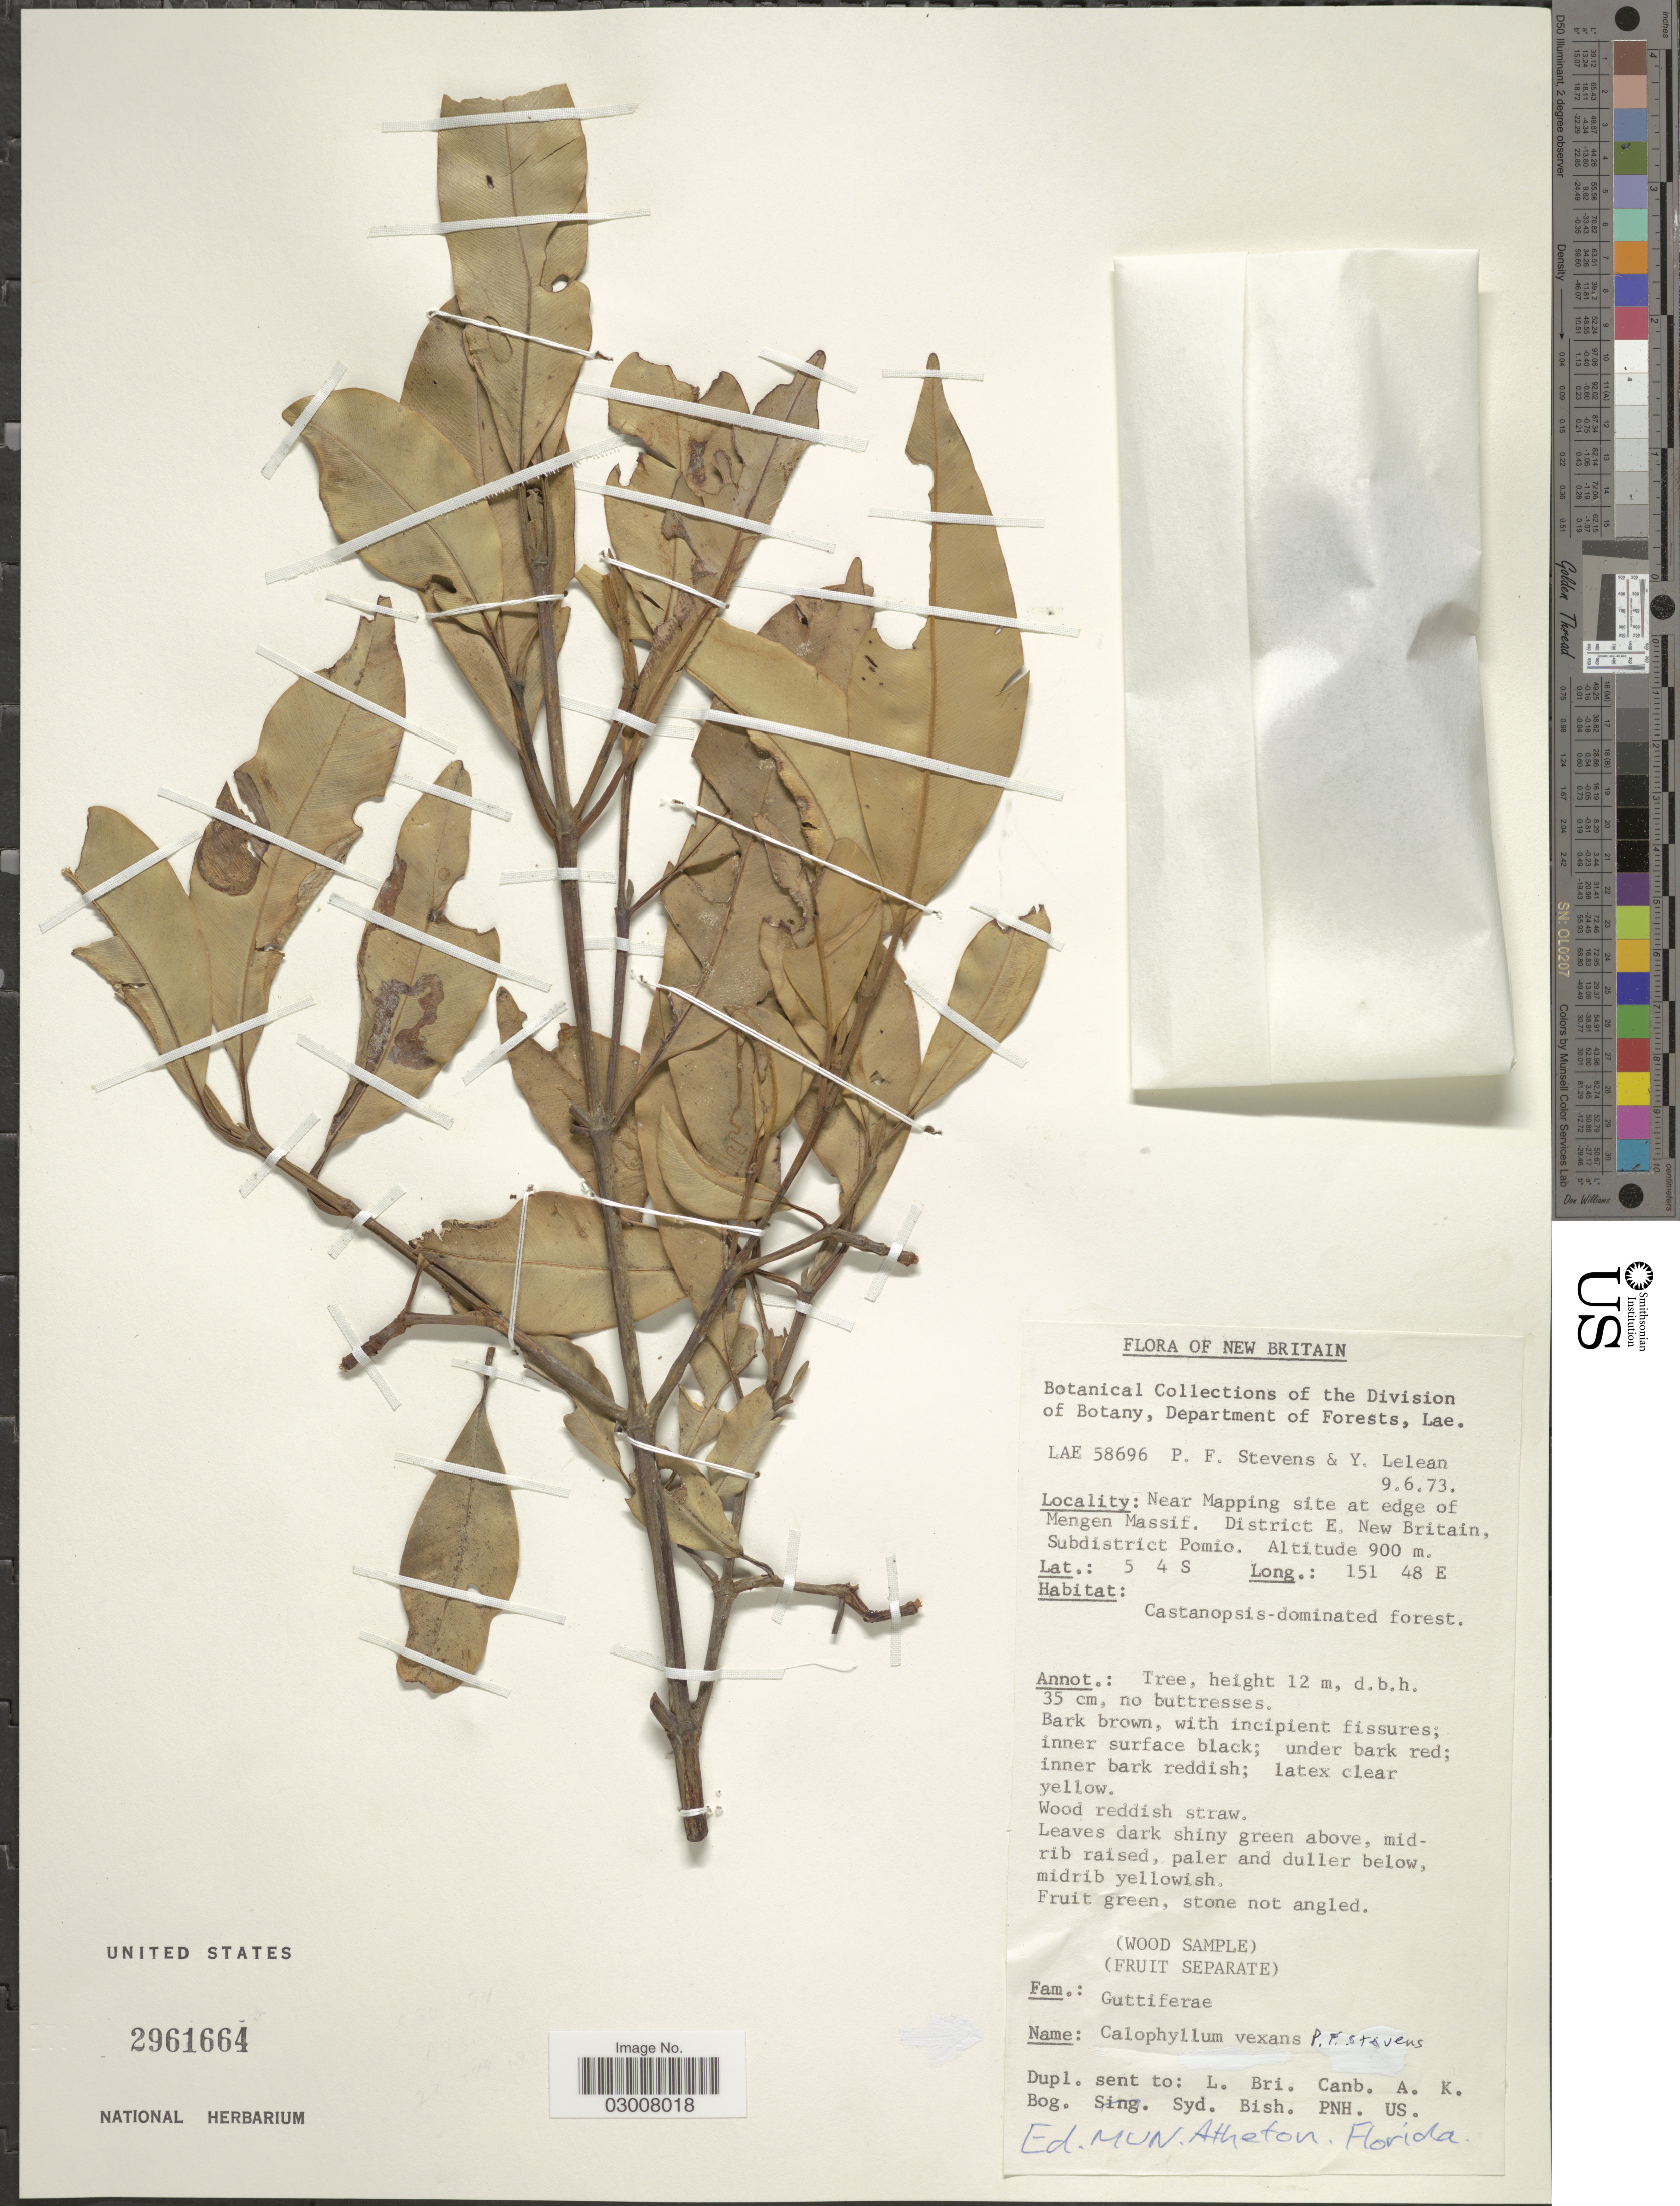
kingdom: Plantae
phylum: Tracheophyta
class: Magnoliopsida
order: Malpighiales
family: Calophyllaceae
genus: Calophyllum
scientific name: Calophyllum vexans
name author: P.F. Stevens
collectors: P. F. Stevens & Y. Lelean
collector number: LAE58696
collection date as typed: Transcribed d/m/y: 9/6/73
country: Papua New Guinea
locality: New Britain, Near Mapping site at edge of Mengen Massif. District E. New Britain, Subdistrict Pomio.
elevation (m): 900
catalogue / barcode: US 2961664